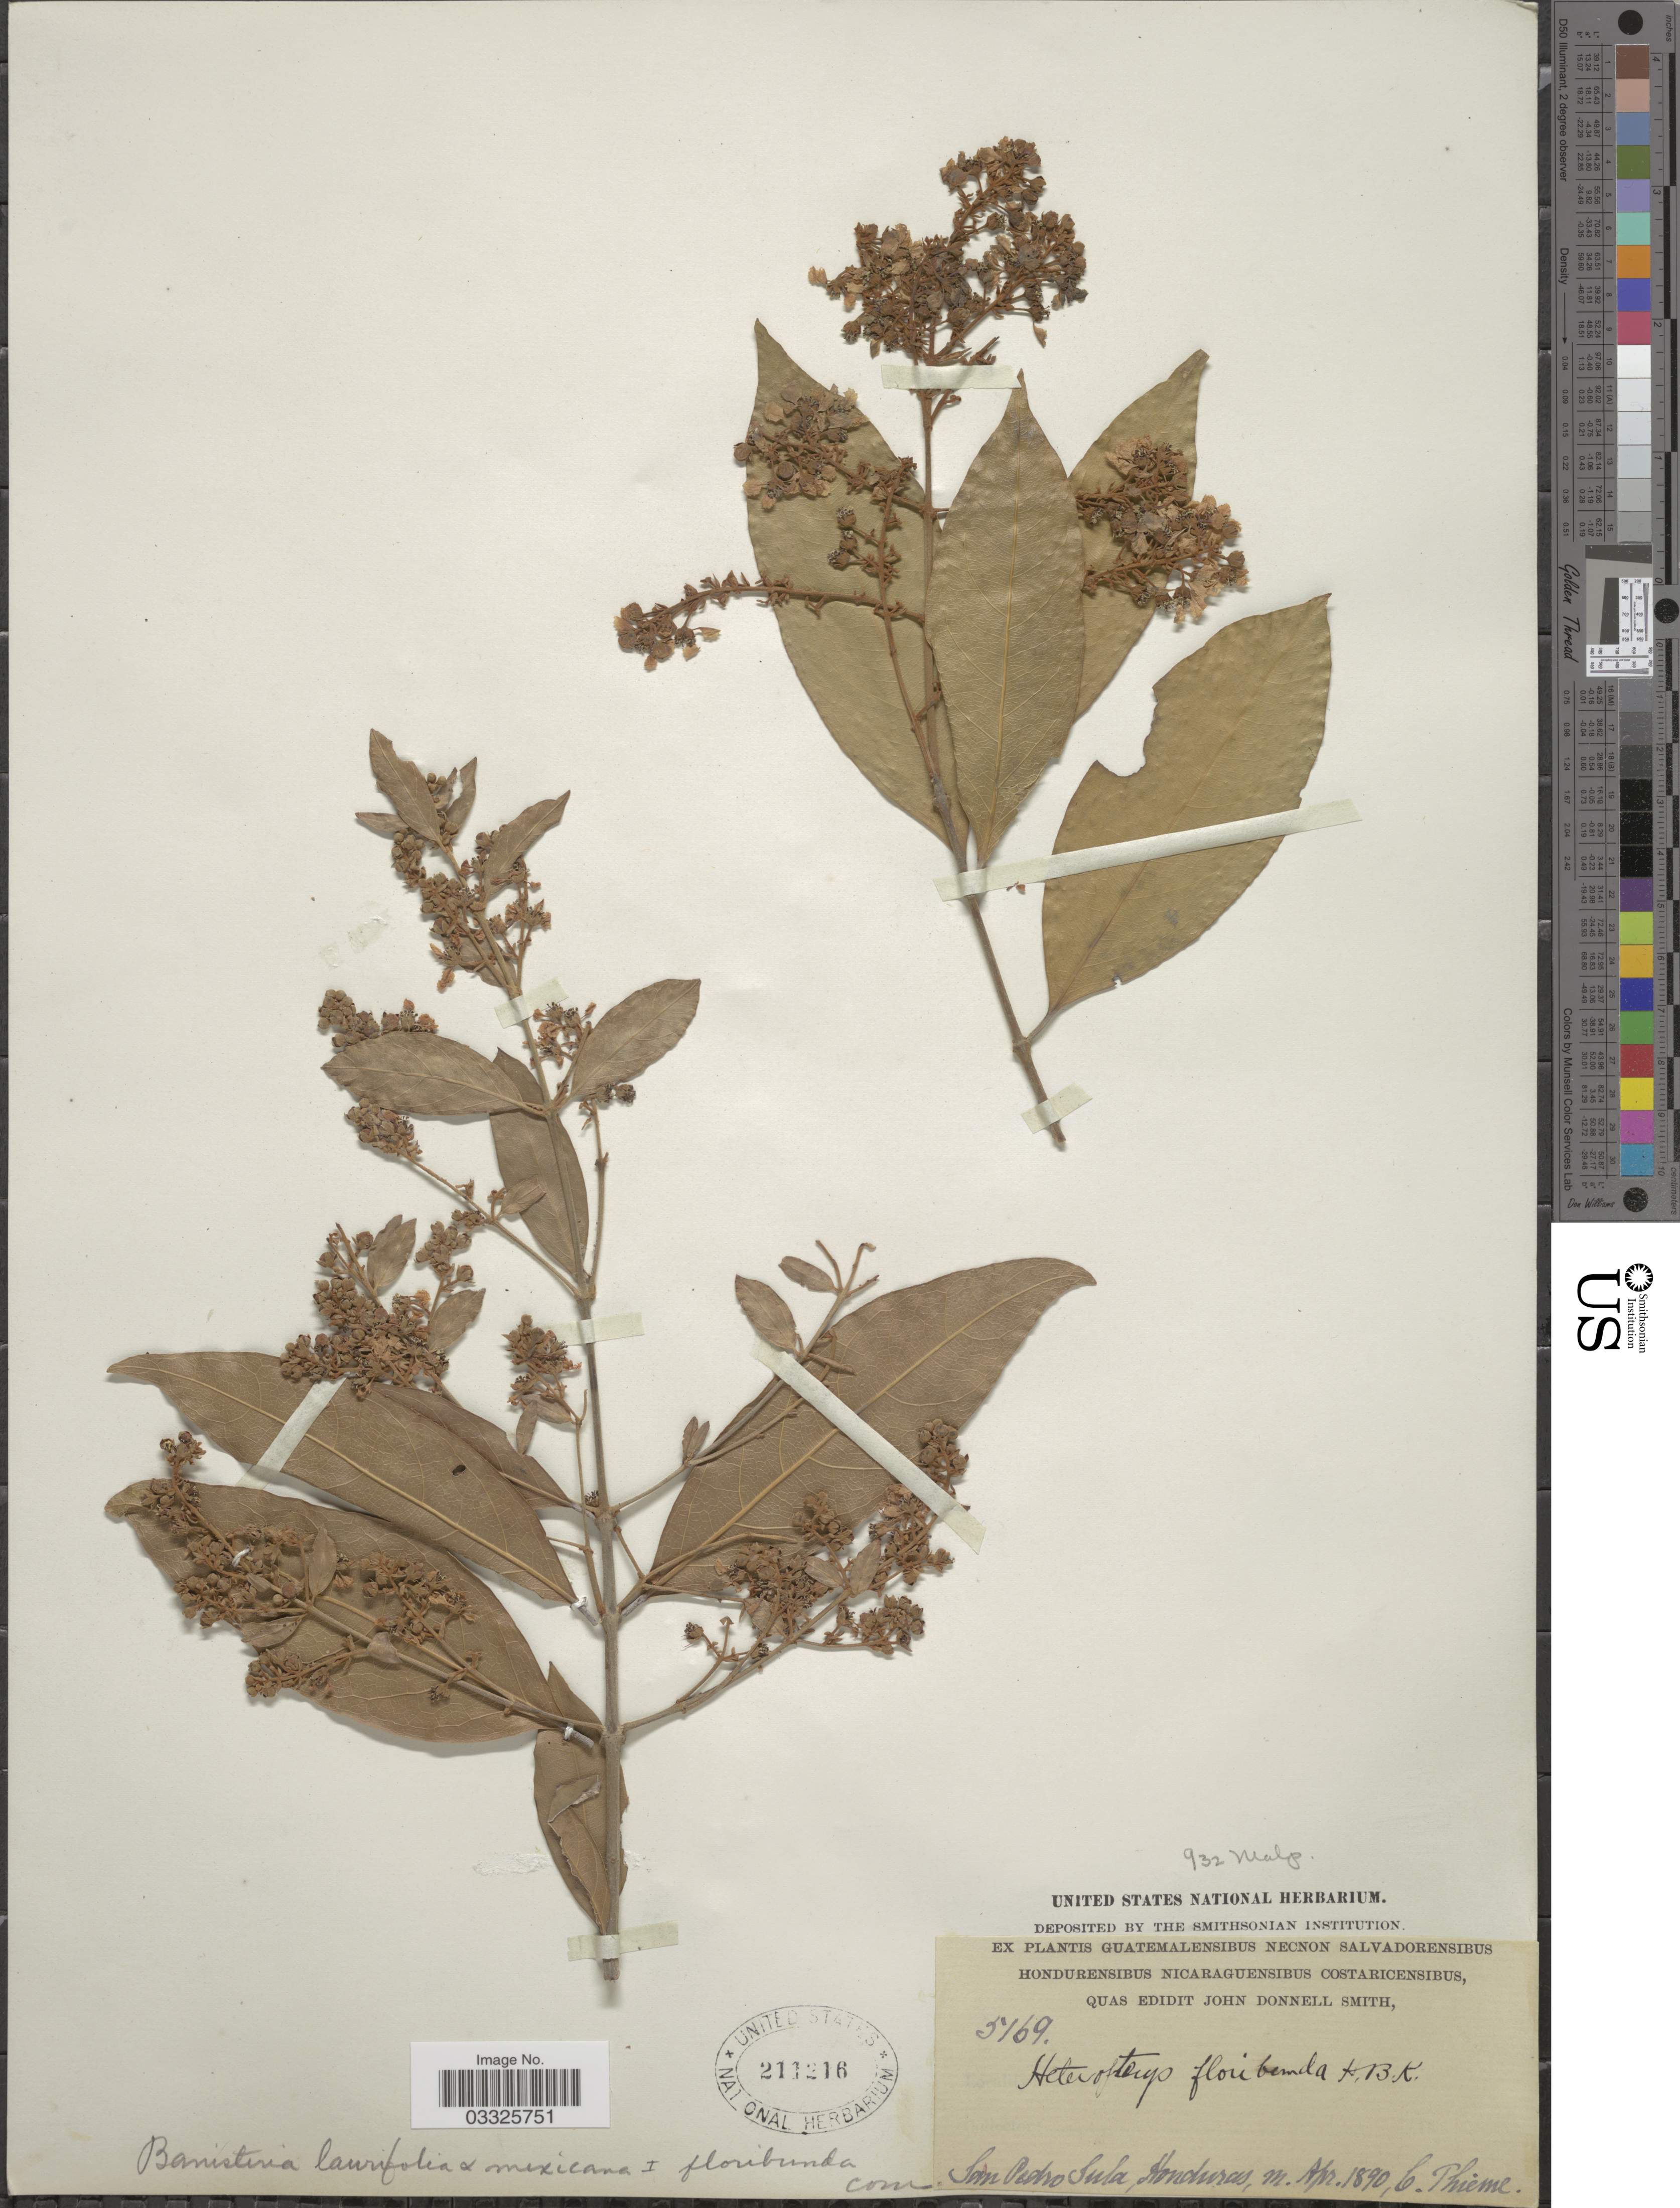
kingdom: Plantae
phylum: Tracheophyta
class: Magnoliopsida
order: Malpighiales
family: Malpighiaceae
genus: Heteropterys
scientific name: Heteropterys laurifolia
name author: (L.) A. Juss.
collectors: C. Thieme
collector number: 5169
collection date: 1890-04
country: Honduras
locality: San Pedro Sula.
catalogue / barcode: US 211216